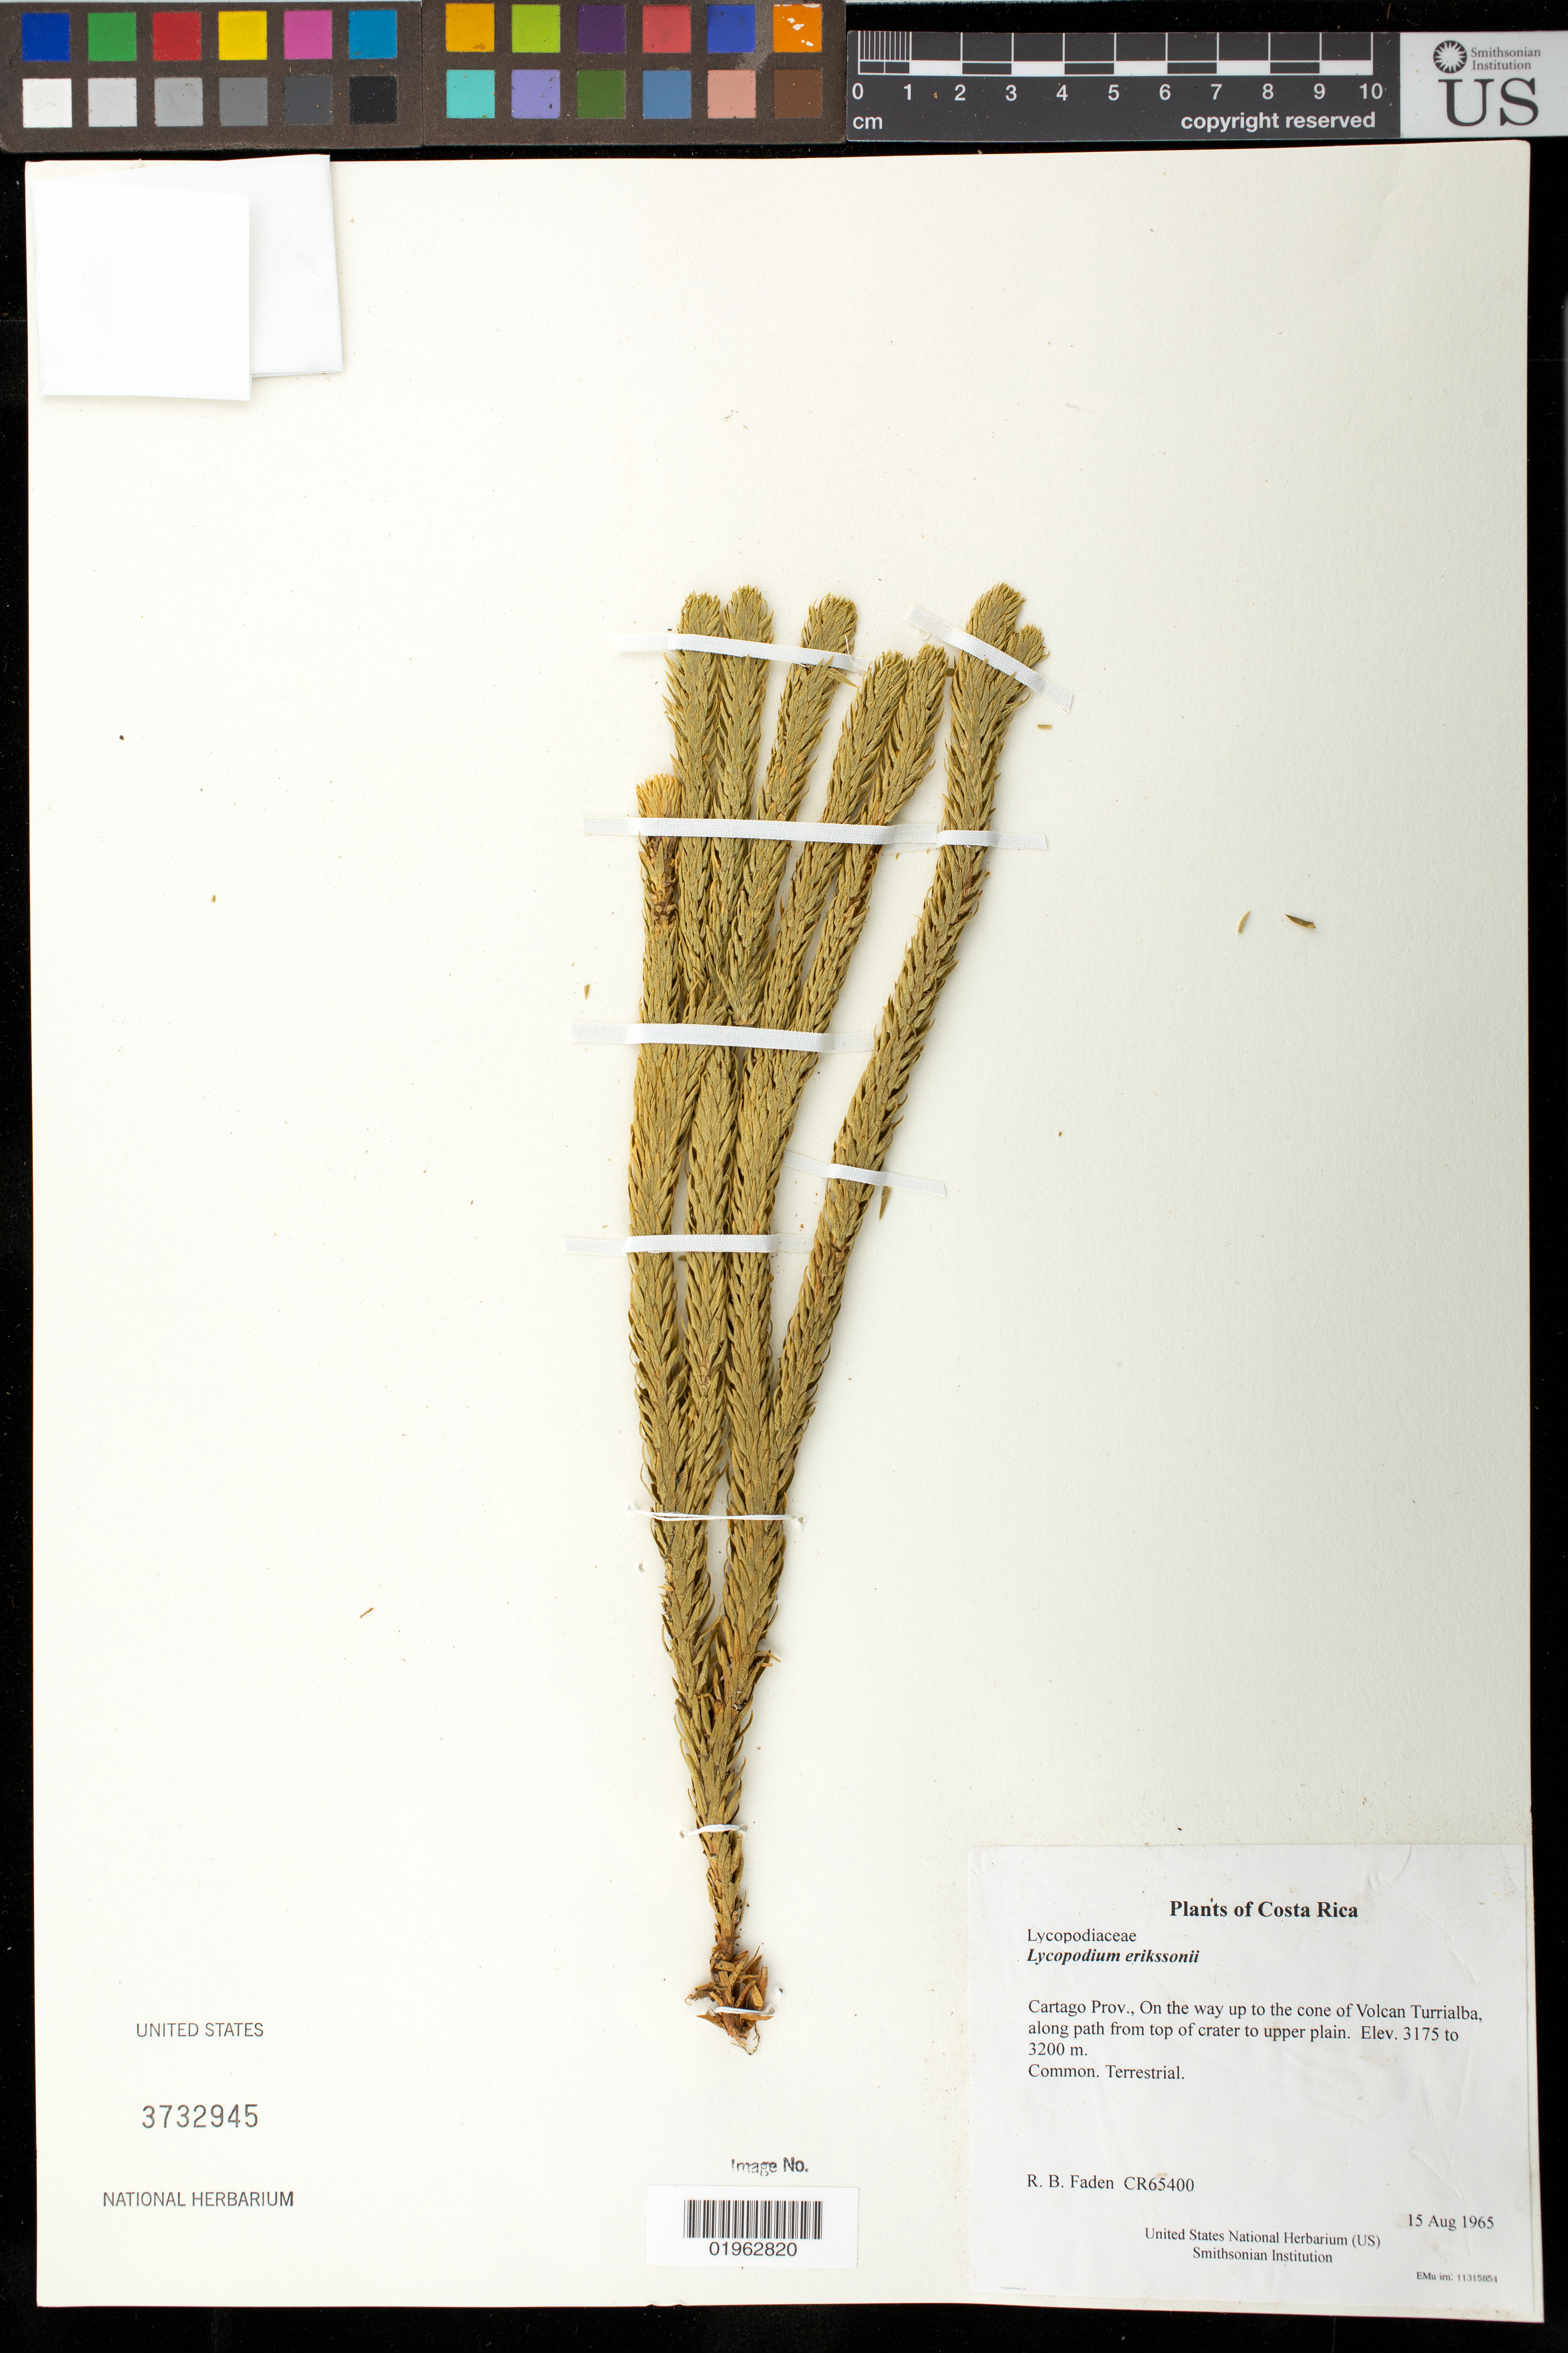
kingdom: Plantae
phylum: Tracheophyta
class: Lycopodiopsida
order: Lycopodiales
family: Lycopodiaceae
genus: Phlegmariurus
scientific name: Phlegmariurus cruentus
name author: (Spring) B. Øllg.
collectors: R. B. Faden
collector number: CR65400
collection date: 1965-08-15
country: Costa Rica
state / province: Cartago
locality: On the way up to the cone of Volcan Turrialba, along path from top of crater to upper plain.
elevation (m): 3175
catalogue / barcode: US 3732945